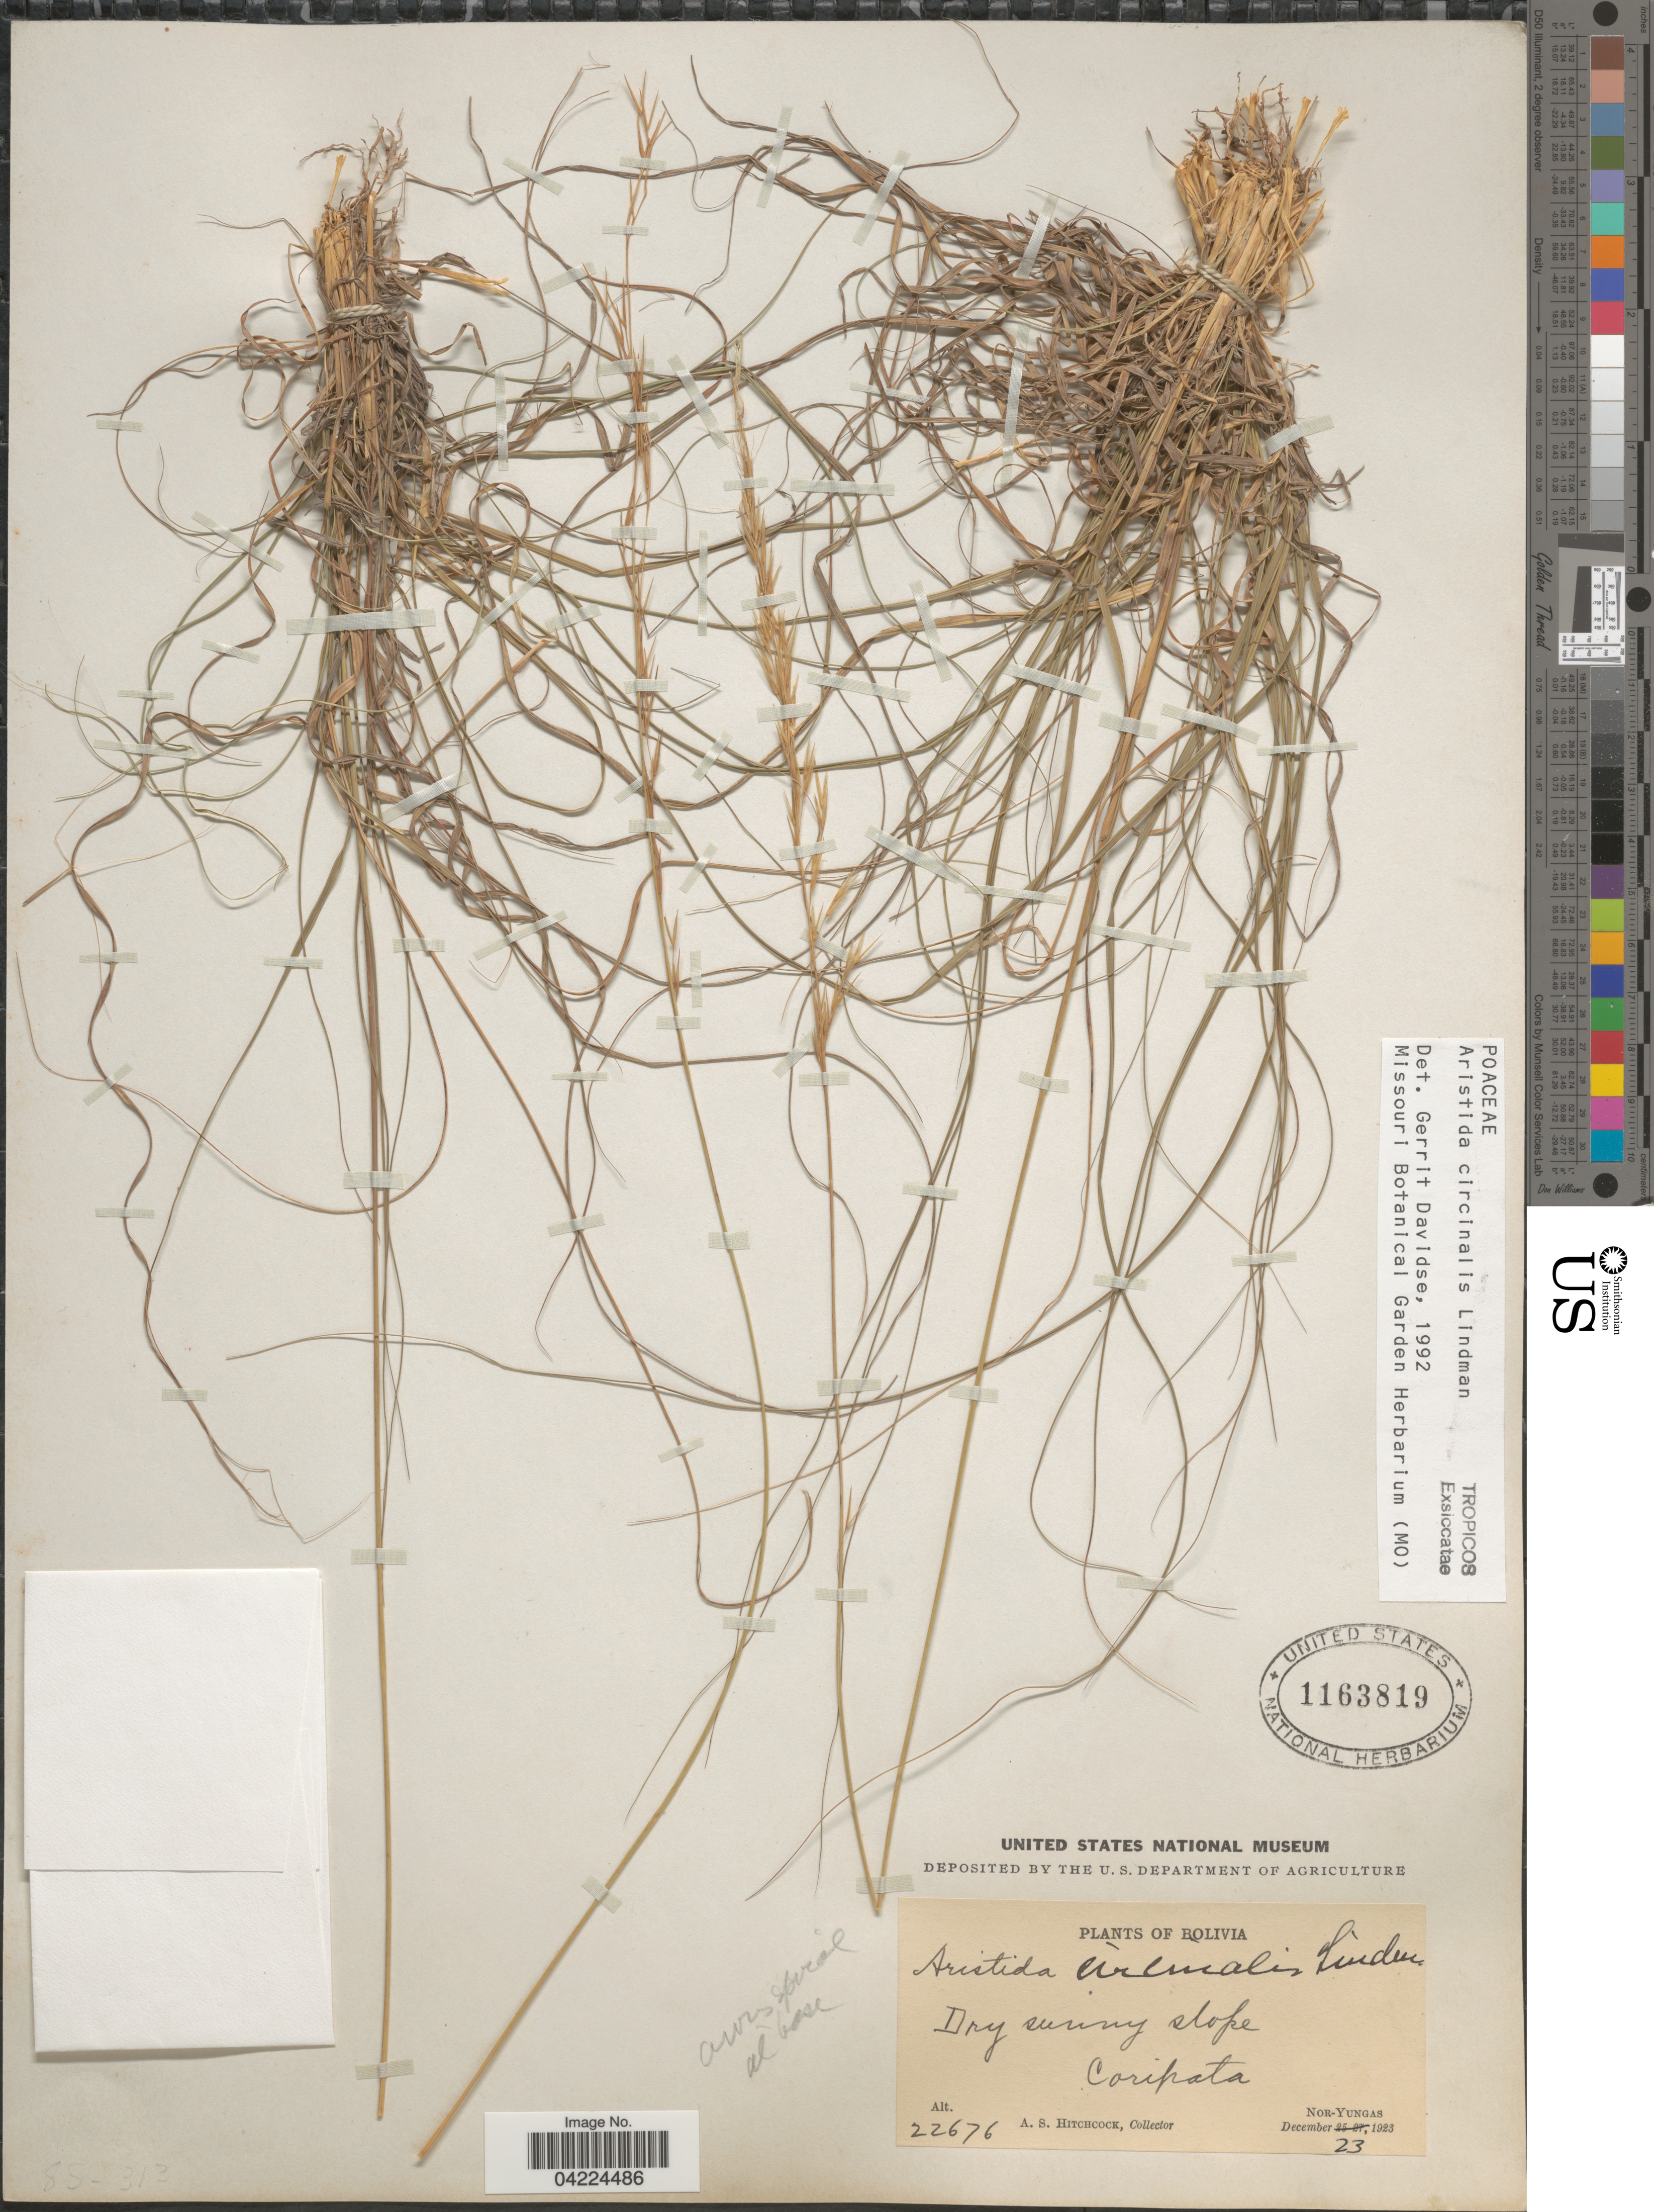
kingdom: Plantae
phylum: Tracheophyta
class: Liliopsida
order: Poales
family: Poaceae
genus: Aristida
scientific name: Aristida circinalis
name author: Lindm.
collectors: A. S. Hitchcock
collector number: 22676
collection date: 1923-12-23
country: Bolivia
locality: Coripata. Nor-Yungas.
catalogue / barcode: US 1163819